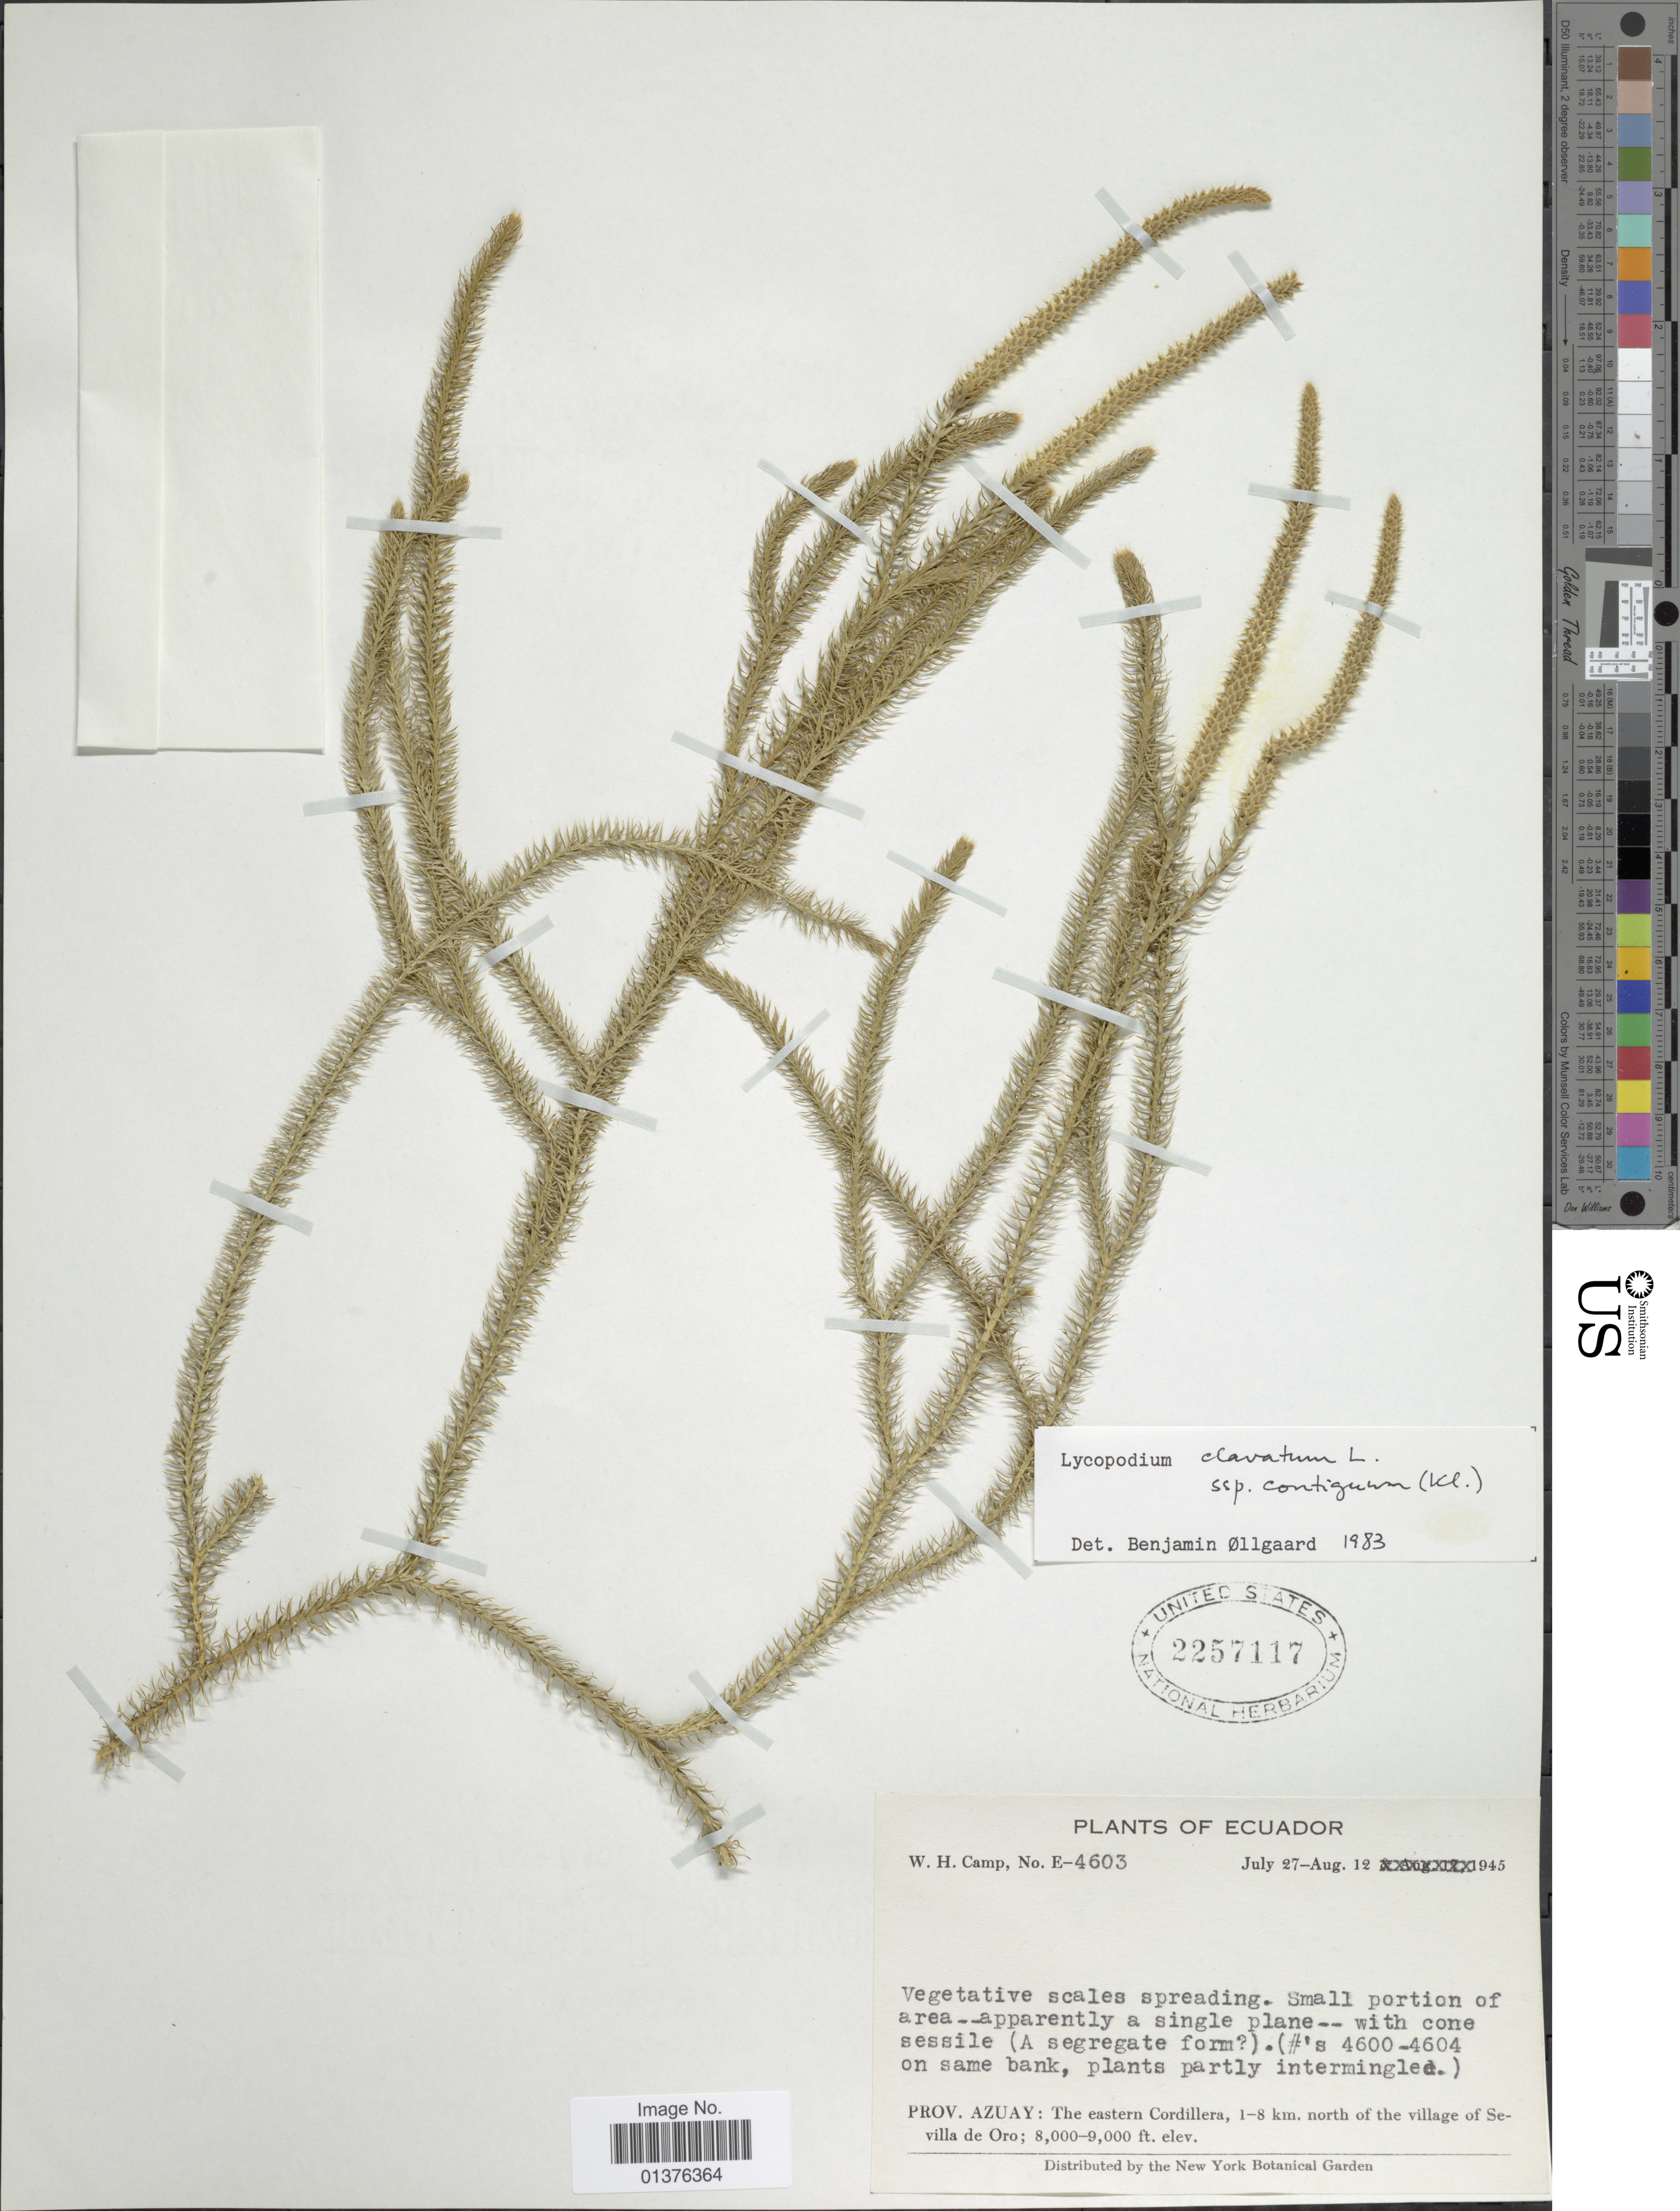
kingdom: Plantae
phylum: Tracheophyta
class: Lycopodiopsida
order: Lycopodiales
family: Lycopodiaceae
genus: Lycopodium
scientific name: Lycopodium clavatum subsp. contiguum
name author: (Klotzsch) B. Øllg.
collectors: W. H. Camp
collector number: E-4603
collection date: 1945-07-27/1945-08-12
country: Ecuador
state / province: Azuay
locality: The eastern Cordillera, 1-8km north of the village of Sevilla de Oro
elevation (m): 2438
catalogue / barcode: US 2257117